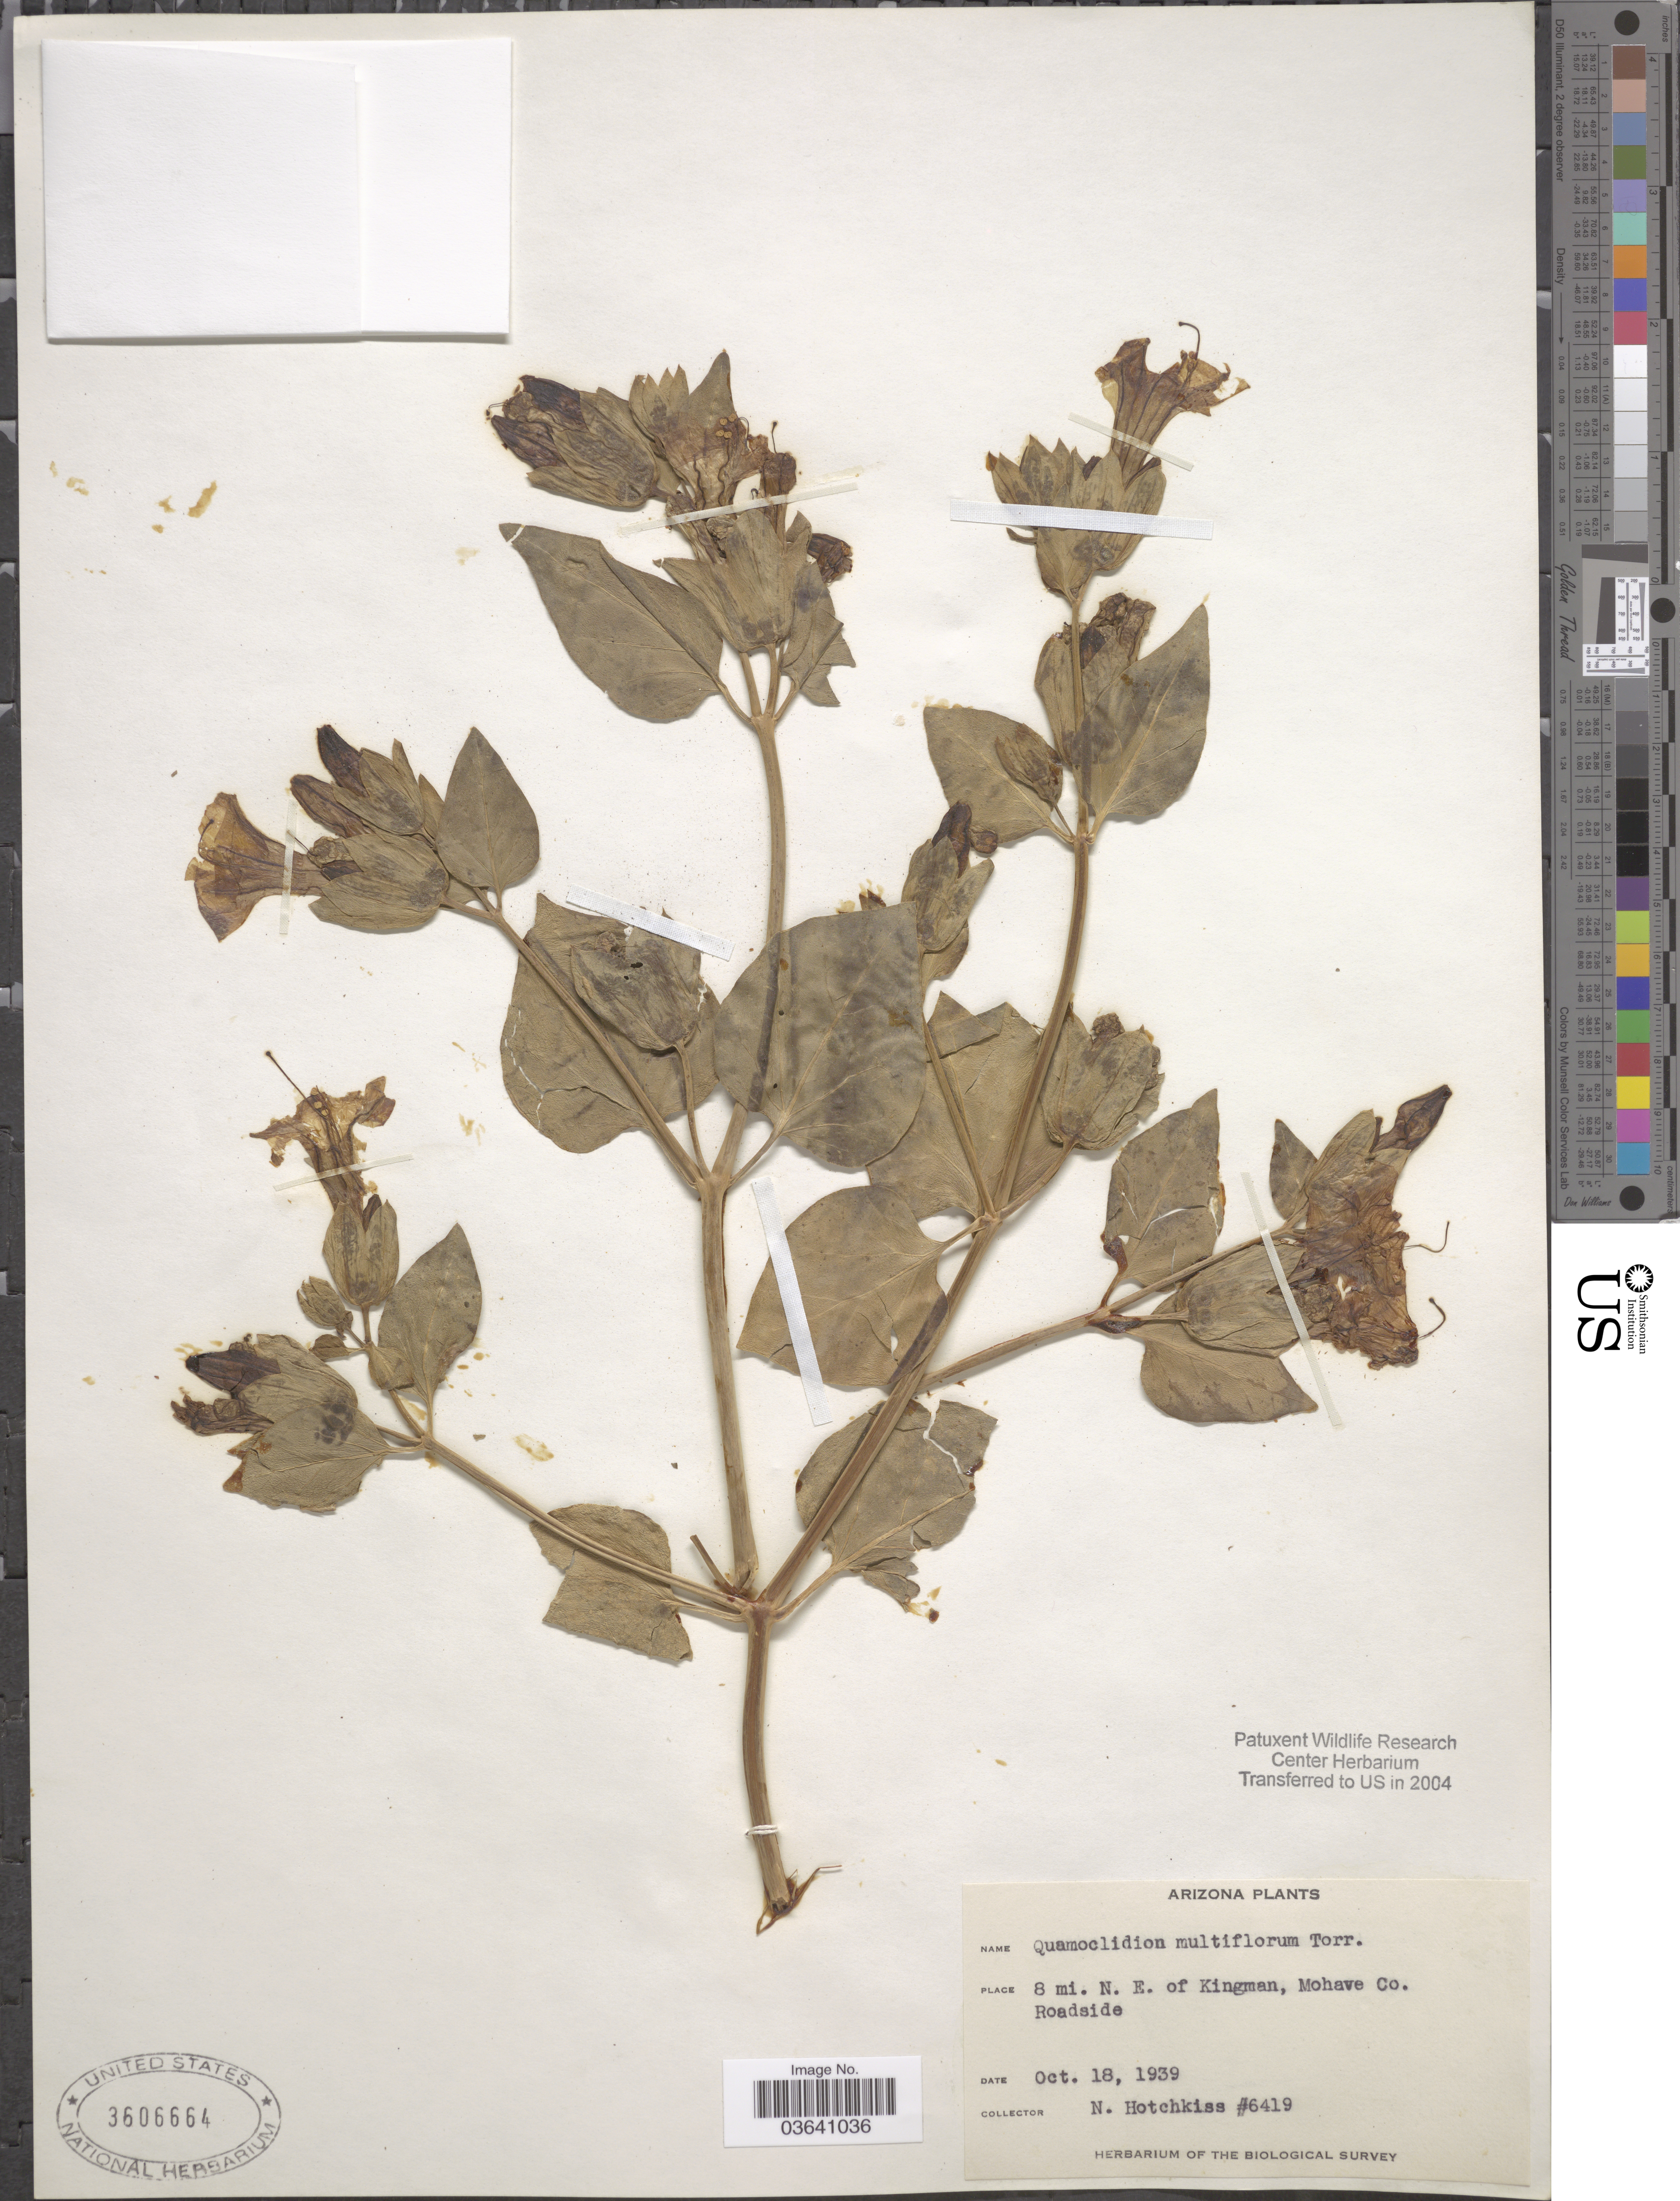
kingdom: Plantae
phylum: Tracheophyta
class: Magnoliopsida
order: Caryophyllales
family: Nyctaginaceae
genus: Mirabilis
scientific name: Mirabilis multiflora var. multiflora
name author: (Torr.) A. Gray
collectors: N. Hotchkiss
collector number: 6419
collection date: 1939-10-18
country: United States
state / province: Arizona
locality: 8 mi. N.E. of Kingman, Mohave Co.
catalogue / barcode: US 3606664